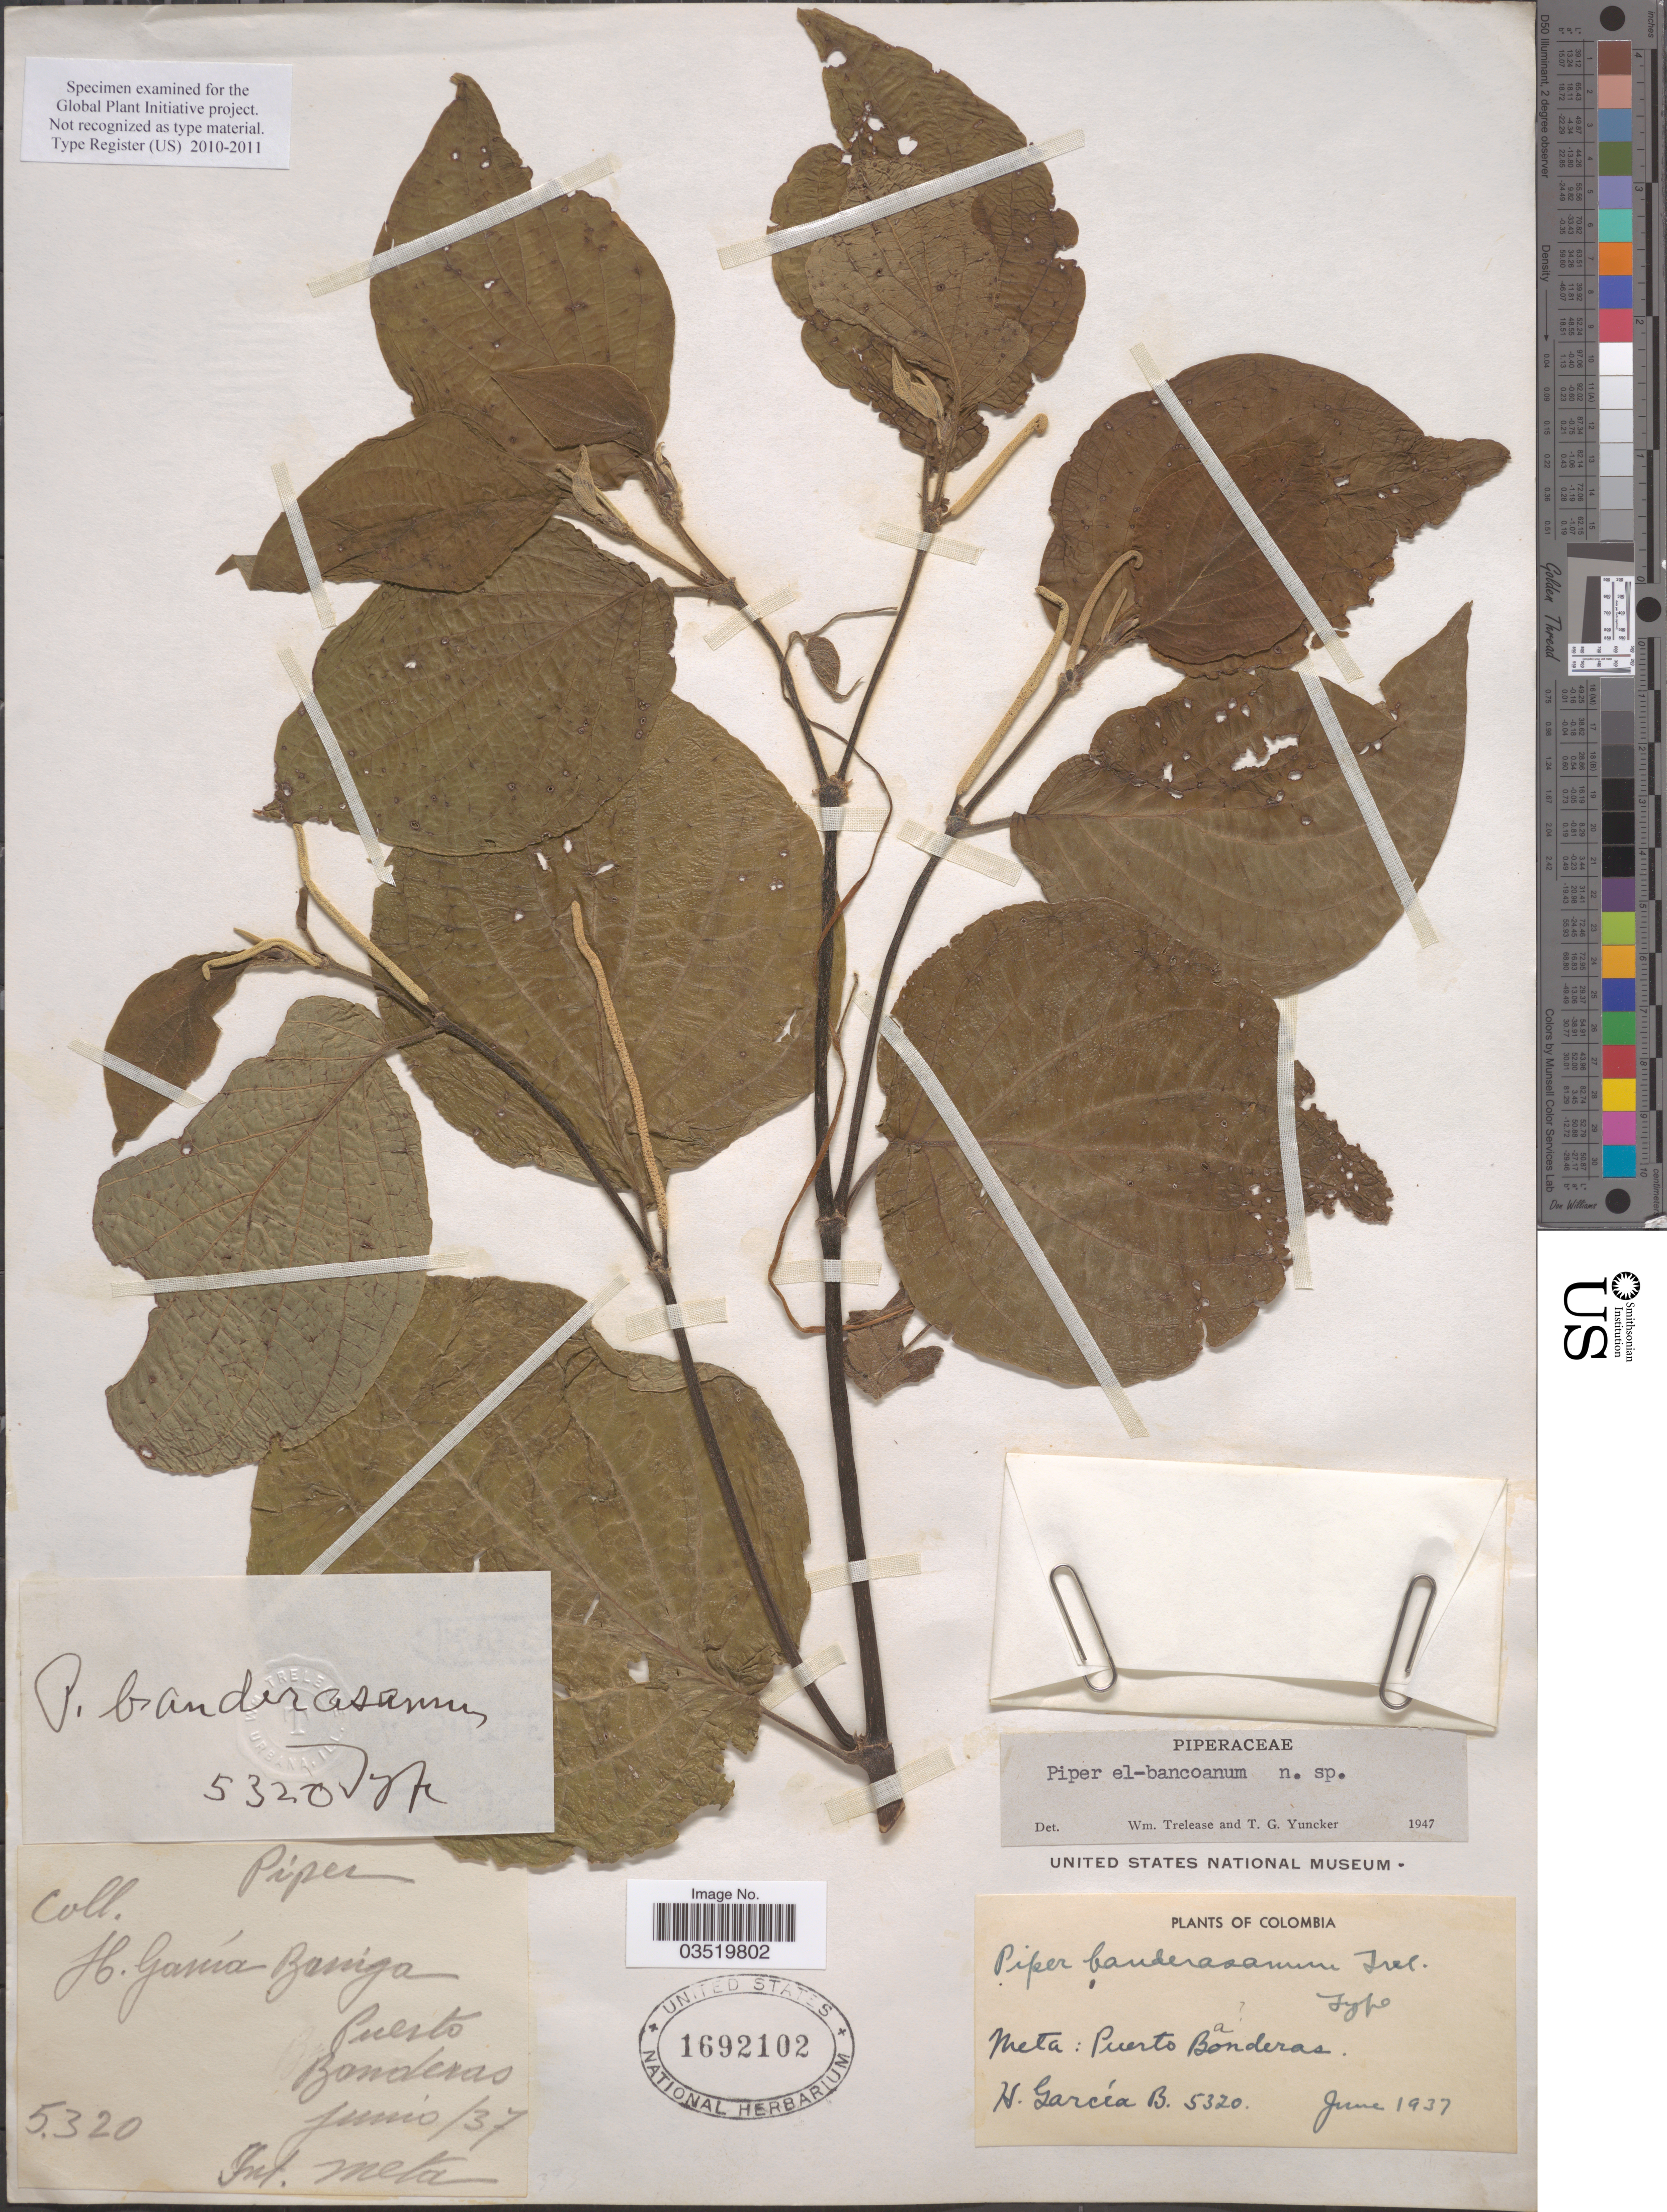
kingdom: Plantae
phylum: Tracheophyta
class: Magnoliopsida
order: Piperales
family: Piperaceae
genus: Piper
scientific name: Piper el-bancoanum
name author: Trel. & Yunck.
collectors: H. García B.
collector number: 5320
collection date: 1937-06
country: Colombia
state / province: Meta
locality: Puerto Banderas.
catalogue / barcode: US 1692102